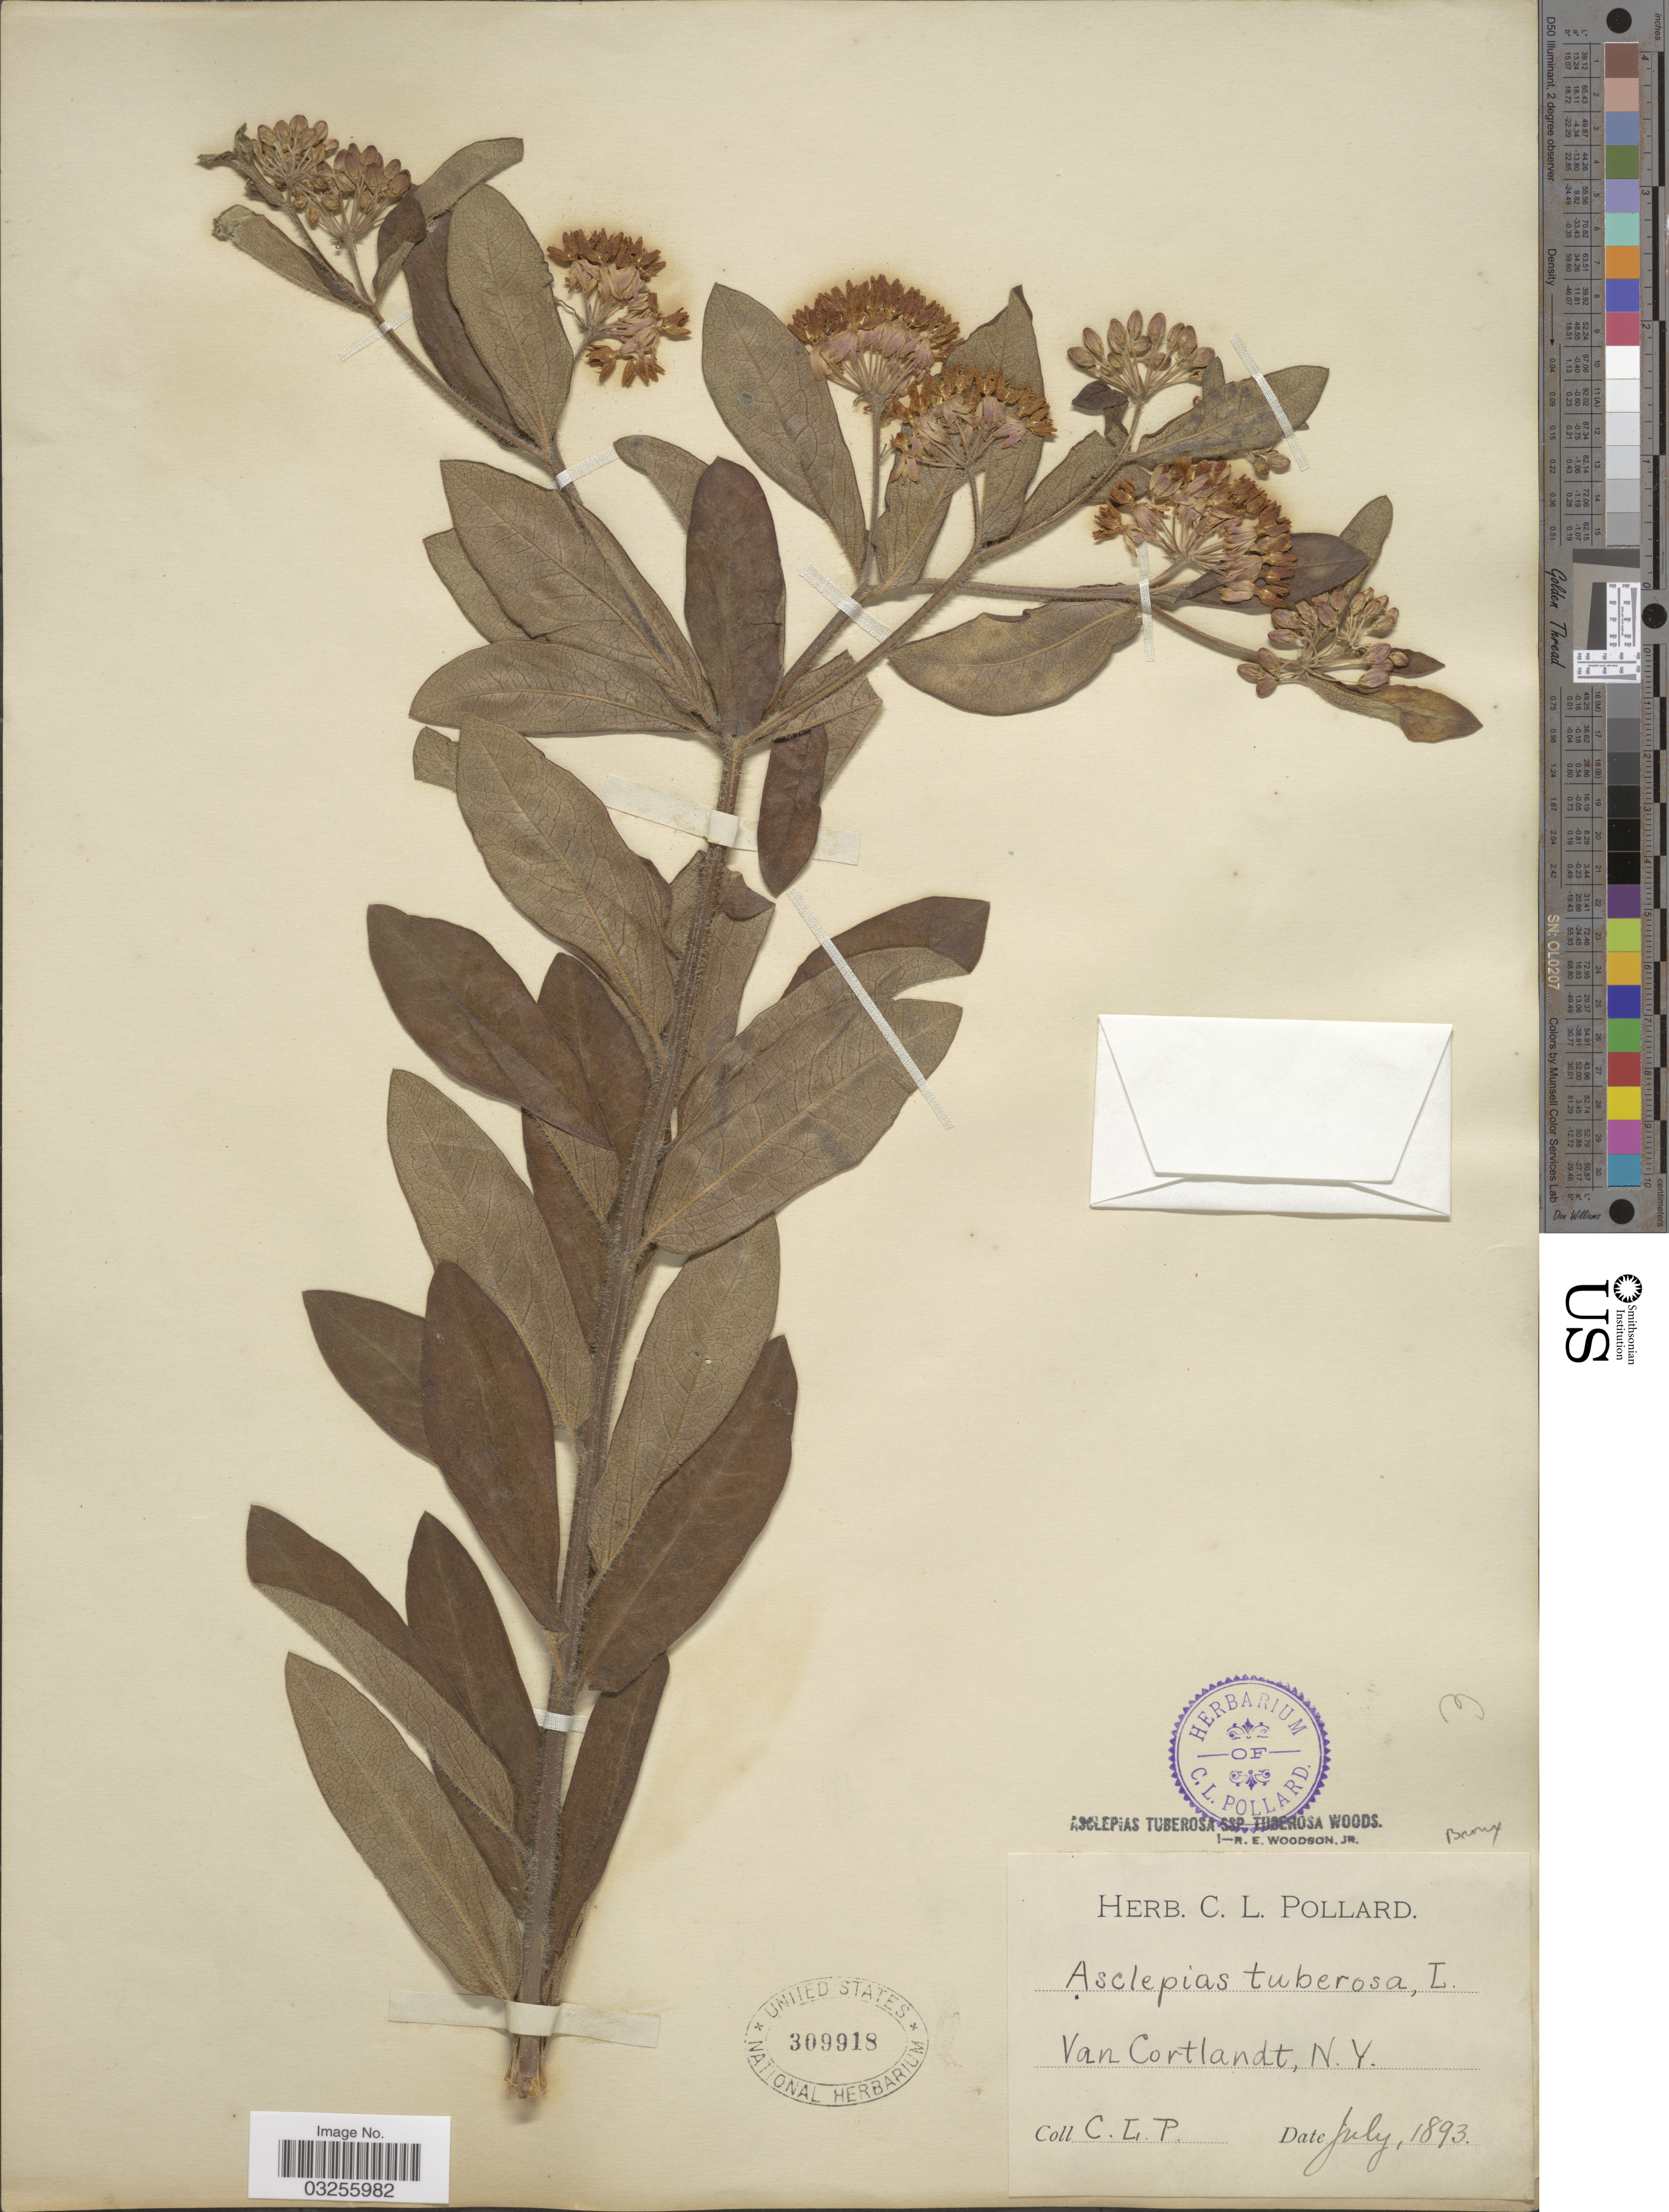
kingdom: Plantae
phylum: Tracheophyta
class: Magnoliopsida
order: Gentianales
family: Apocynaceae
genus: Asclepias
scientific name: Asclepias tuberosa subsp. tuberosa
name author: L.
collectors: C. L. Pollard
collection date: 1893-07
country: United States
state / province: New York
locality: Van Cortlandt.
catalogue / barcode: US 309918